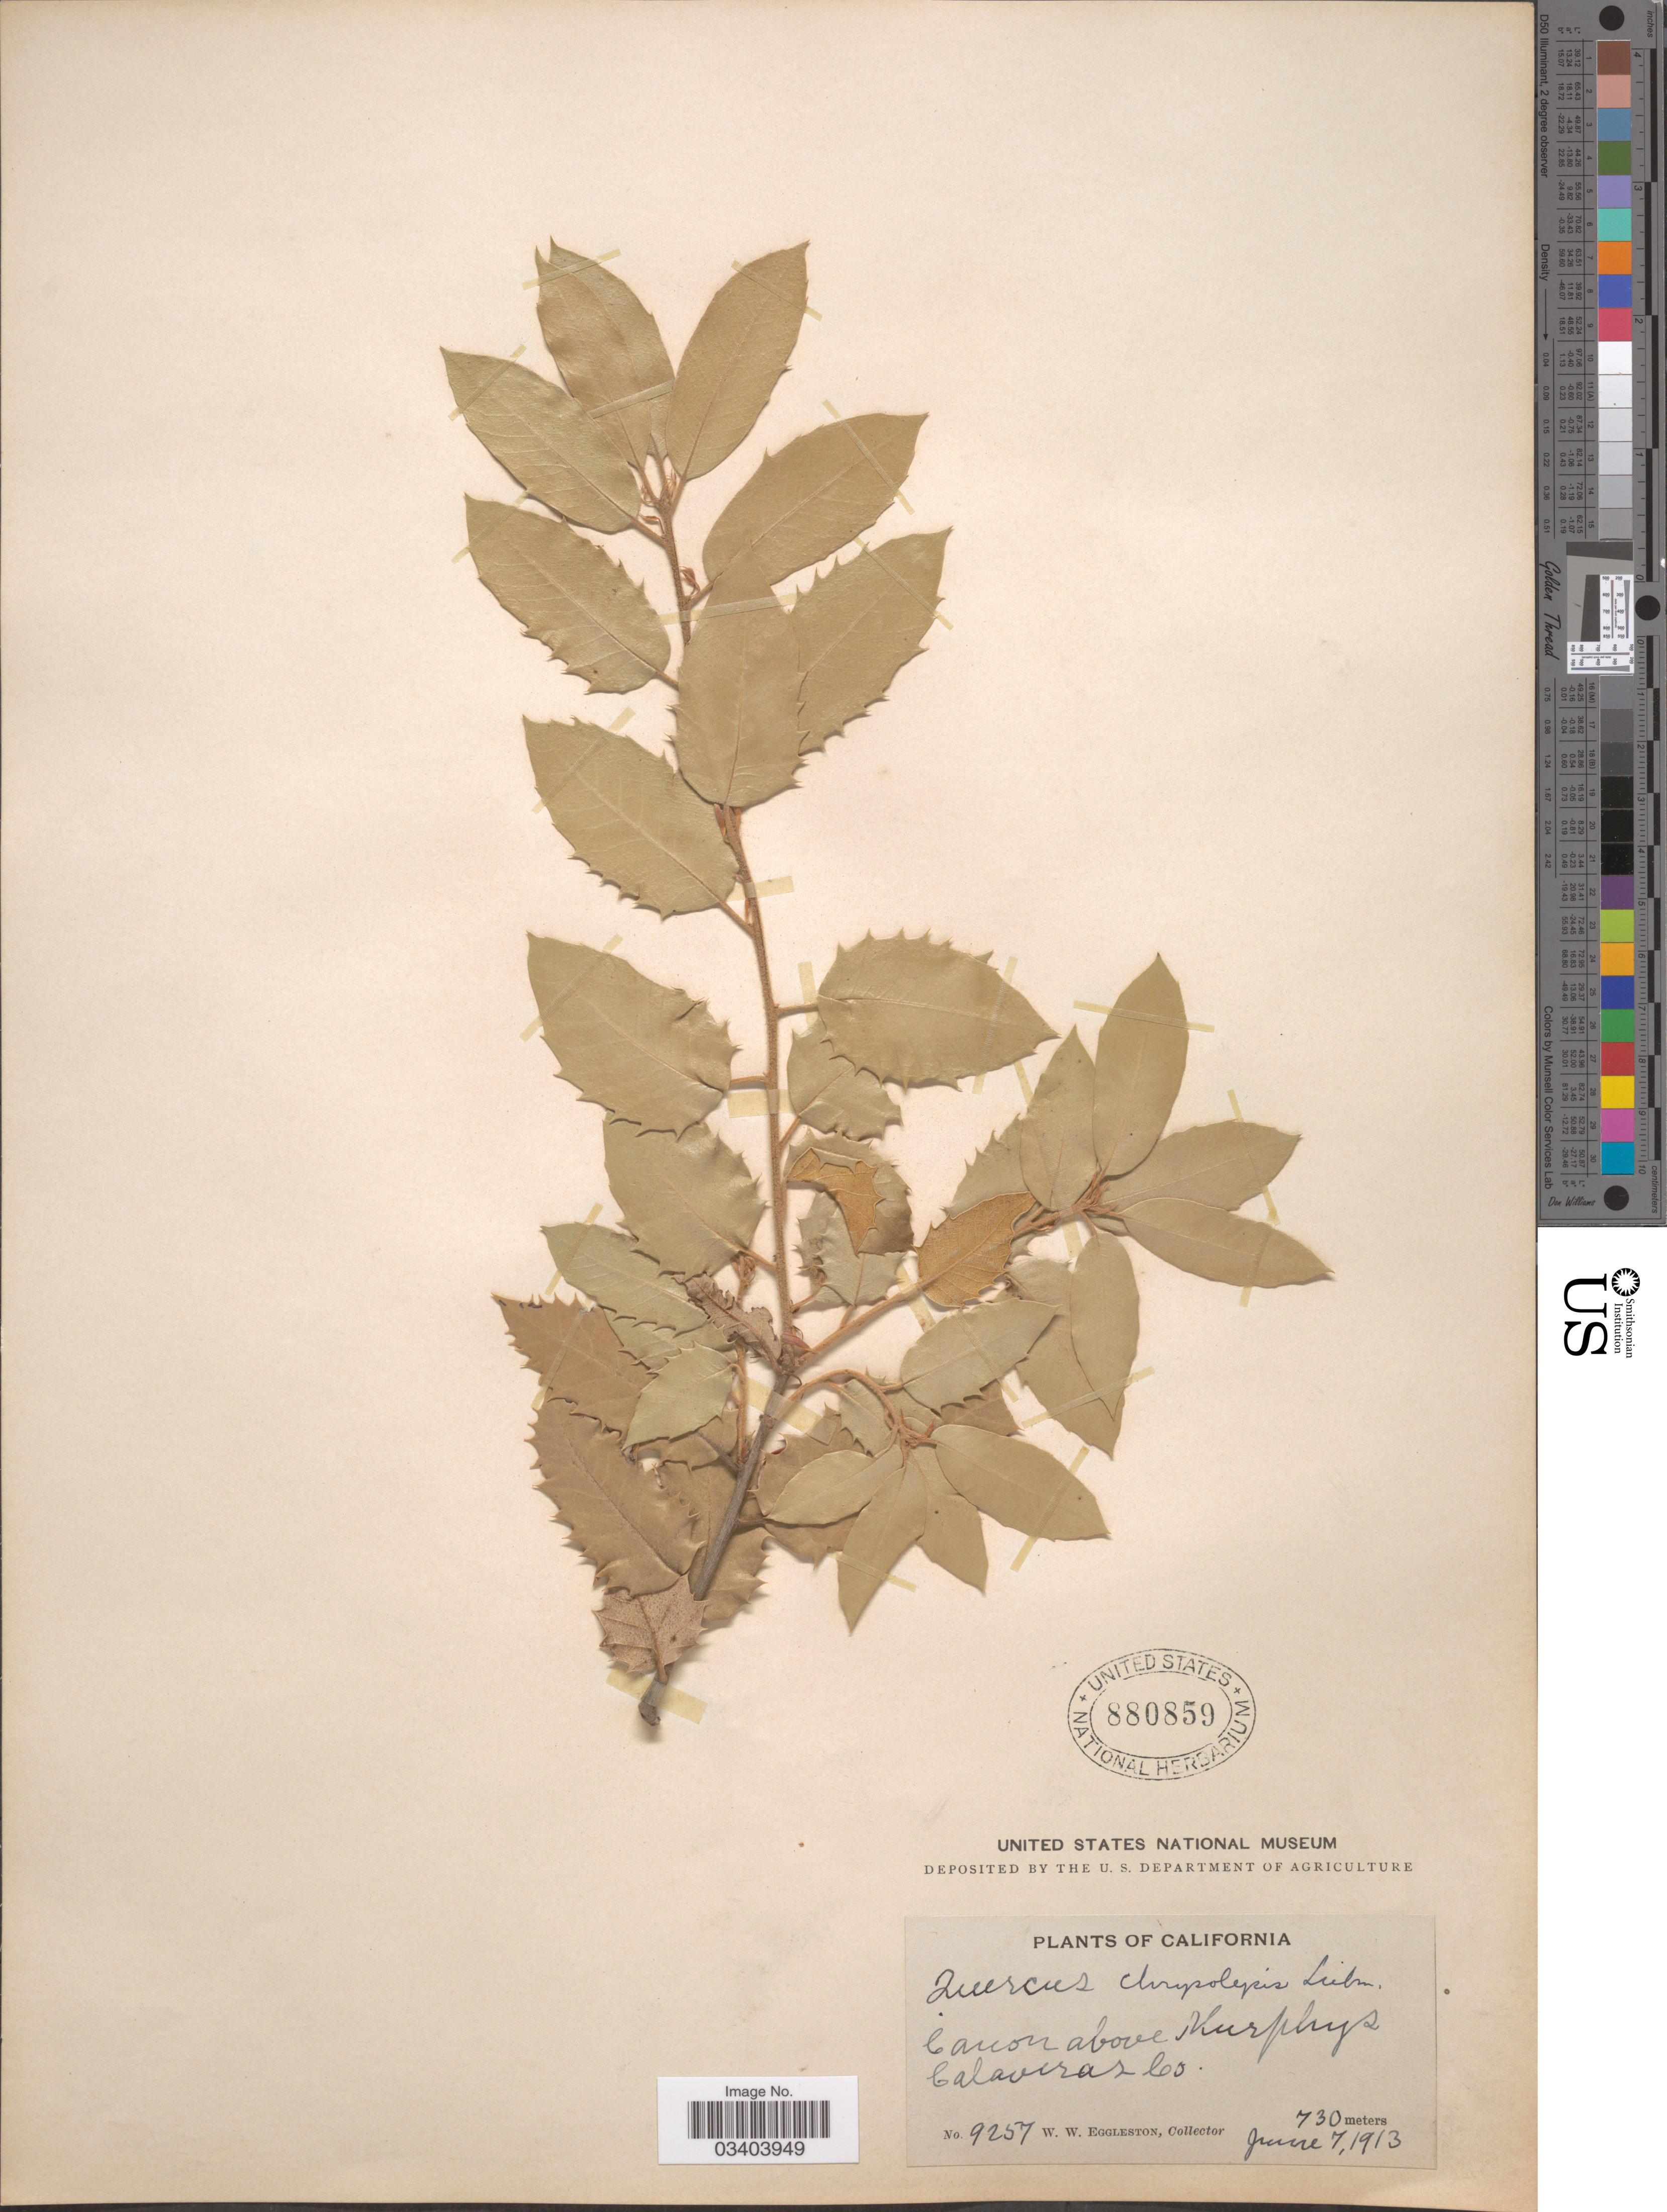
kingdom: Plantae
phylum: Tracheophyta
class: Magnoliopsida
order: Fagales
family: Fagaceae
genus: Quercus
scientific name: Quercus chrysolepis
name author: Liebm.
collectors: W. W. Eggleston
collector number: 9257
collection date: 1913-06-07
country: United States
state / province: California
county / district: Calaveras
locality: Canon above Murphys Calaveras Co.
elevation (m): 730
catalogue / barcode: US 880859